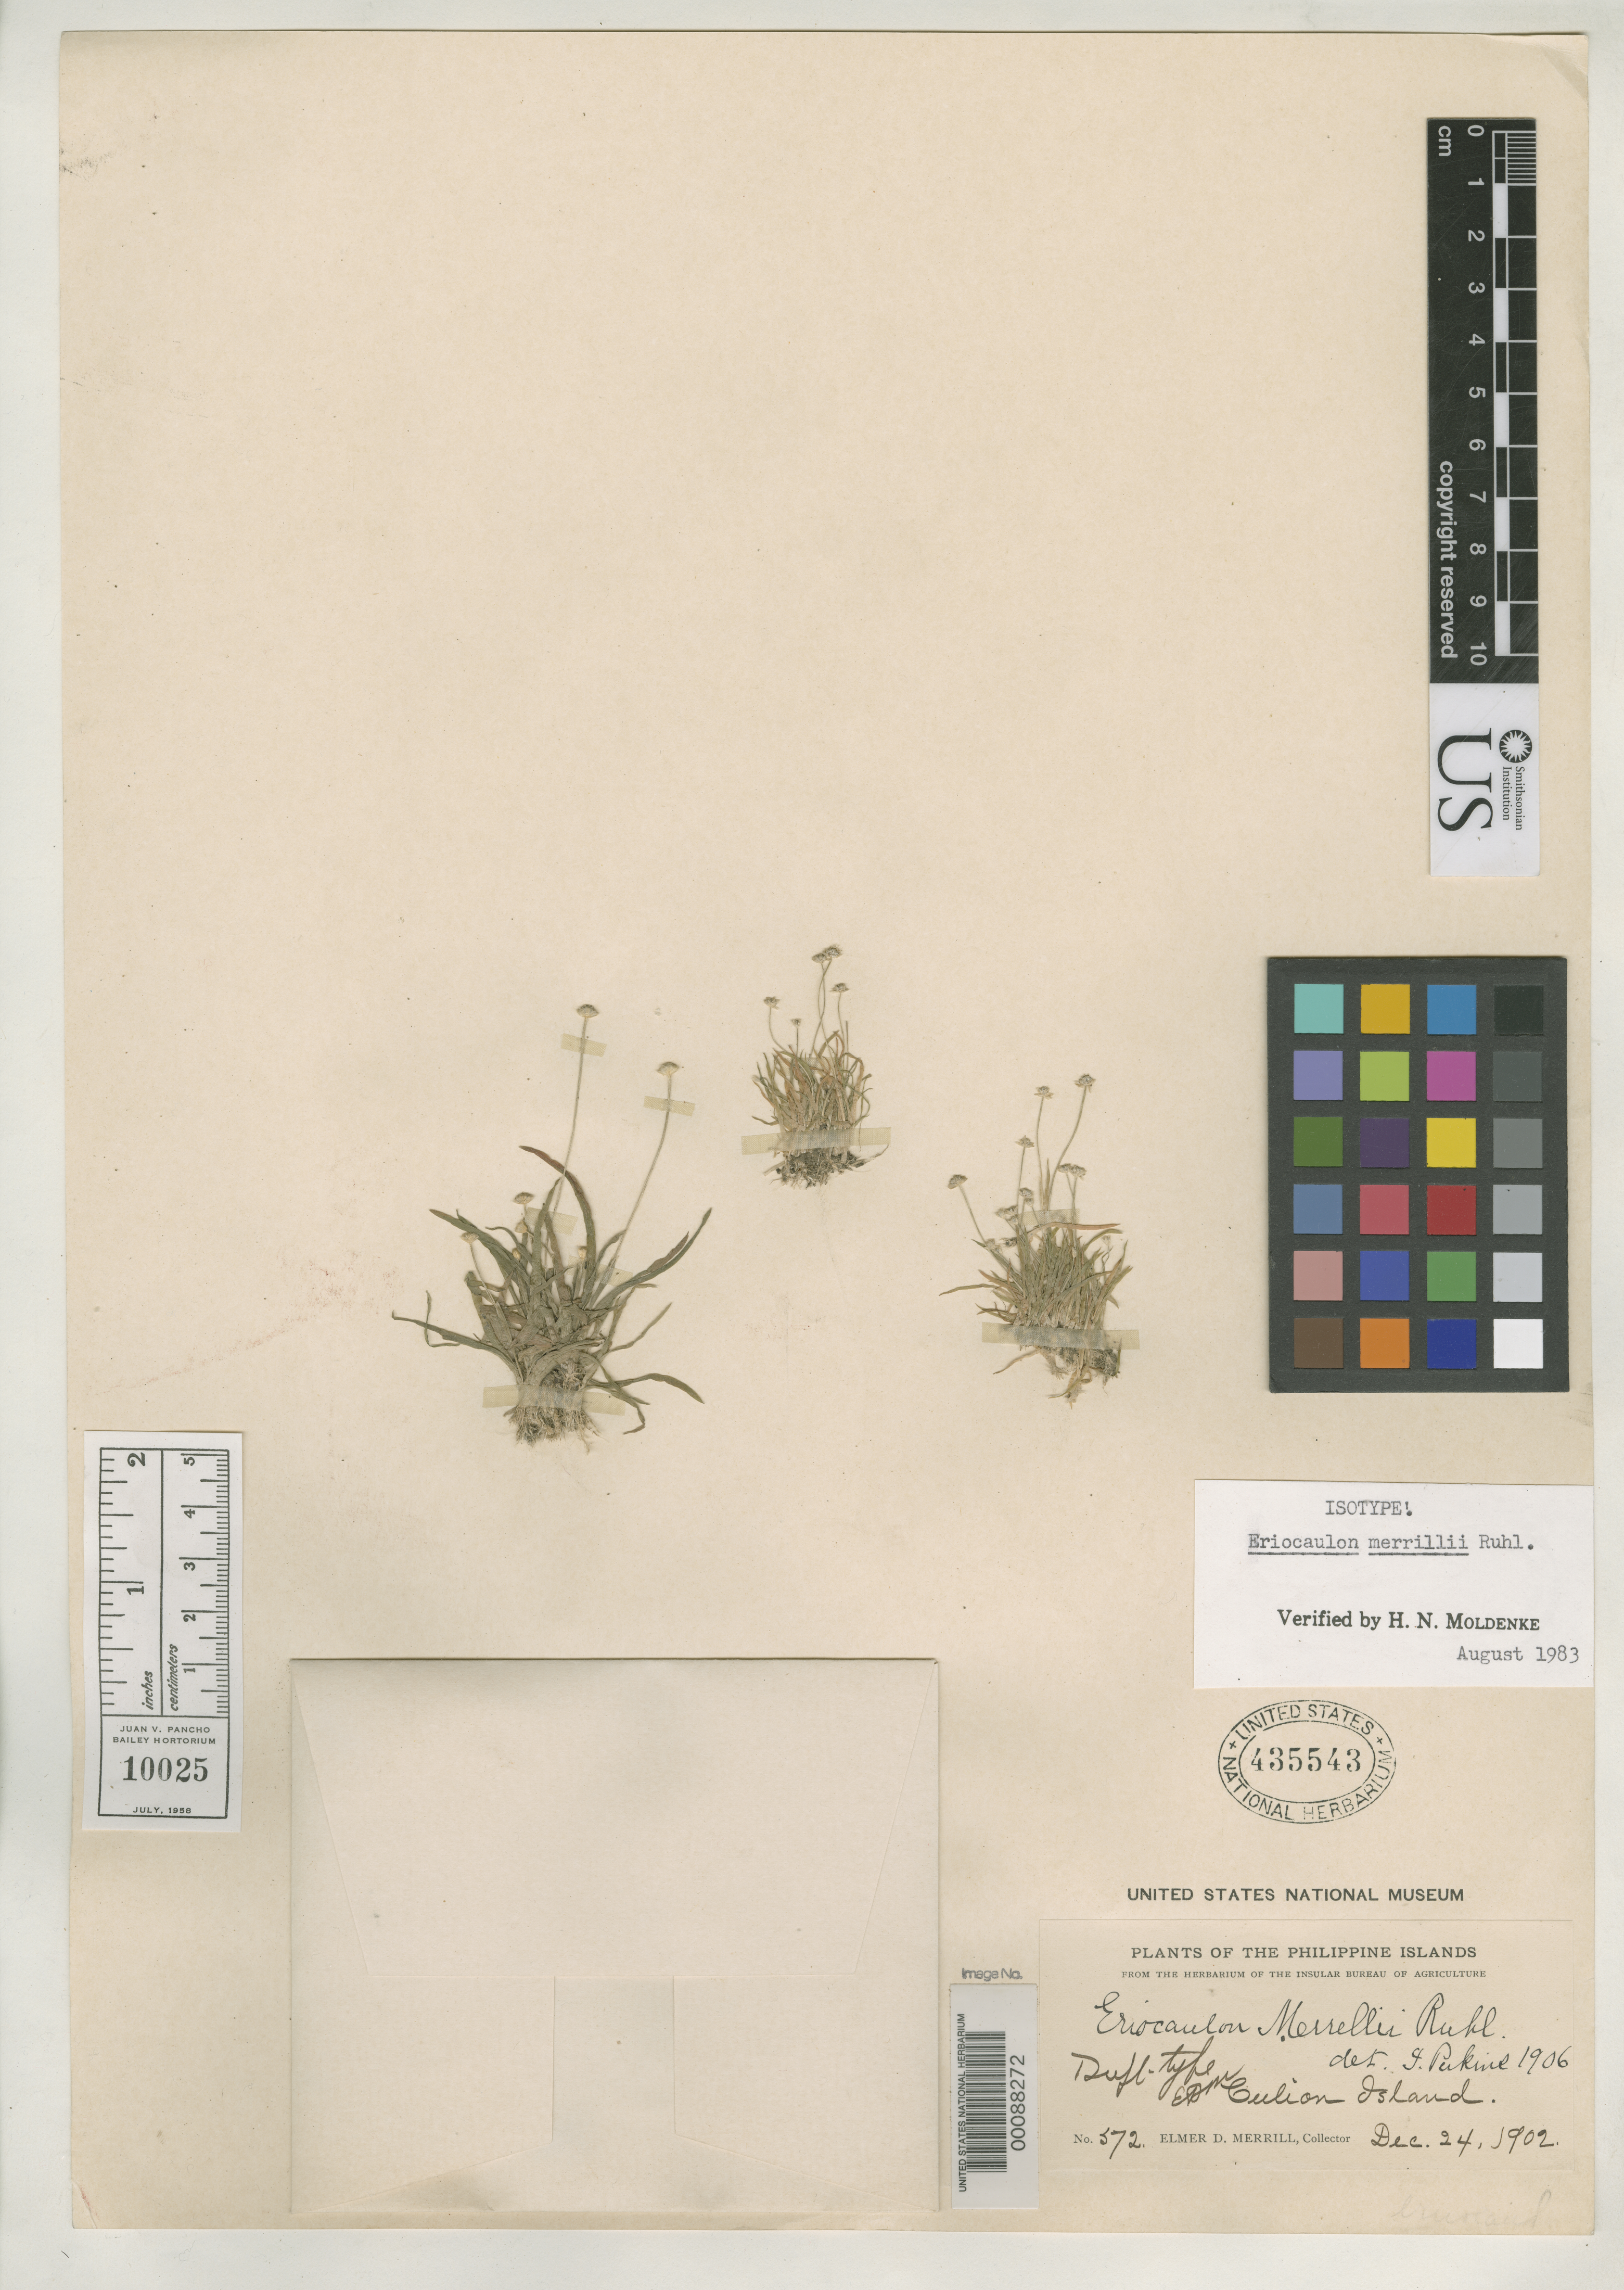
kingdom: Plantae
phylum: Tracheophyta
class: Liliopsida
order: Poales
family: Eriocaulaceae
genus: Eriocaulon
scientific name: Eriocaulon merrillii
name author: Ruhland in Perkins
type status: Isotype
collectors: E. D. Merrill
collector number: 572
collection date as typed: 24 Dec 1902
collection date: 1902-12-24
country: Philippines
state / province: Mimaropa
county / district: Palawan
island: Culion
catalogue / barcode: US 435543